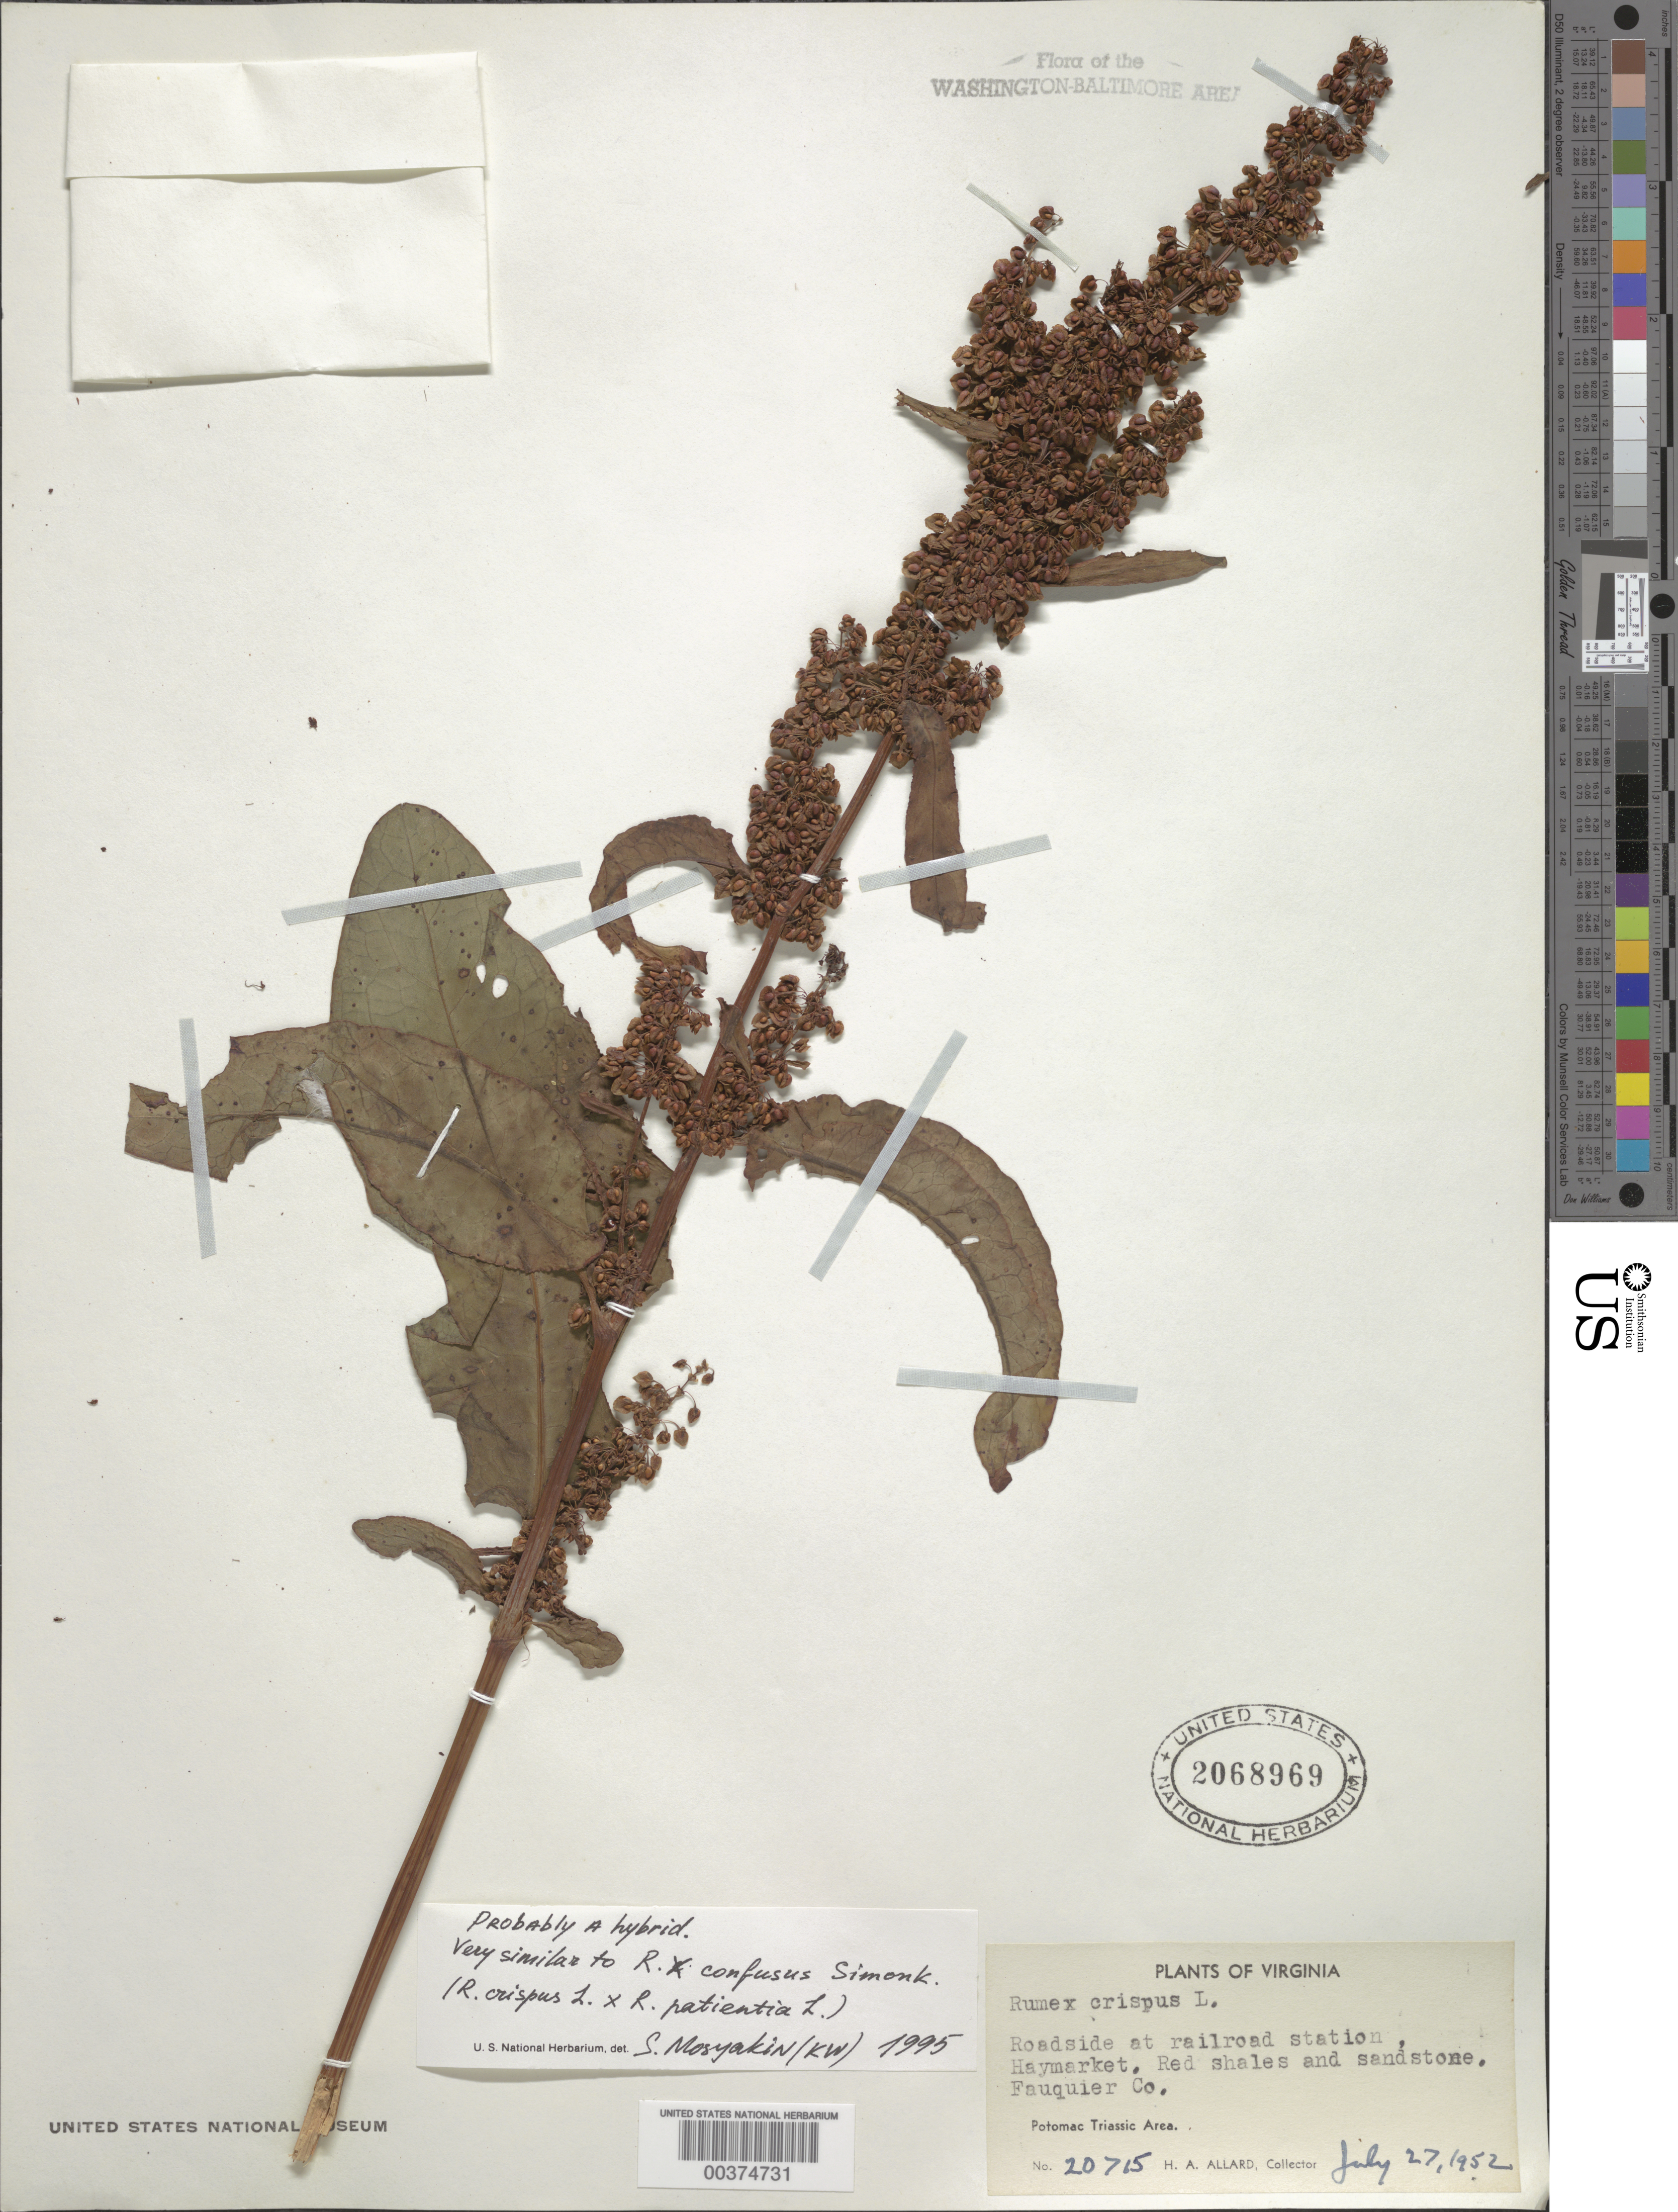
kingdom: Plantae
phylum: Tracheophyta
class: Magnoliopsida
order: Caryophyllales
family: Polygonaceae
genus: Rumex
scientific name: Rumex crispus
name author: L.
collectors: H. A. Allard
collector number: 20715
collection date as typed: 27 Jul 1952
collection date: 1952-07-27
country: United States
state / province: Virginia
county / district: Prince William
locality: Haymarket Station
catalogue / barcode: US 2068969